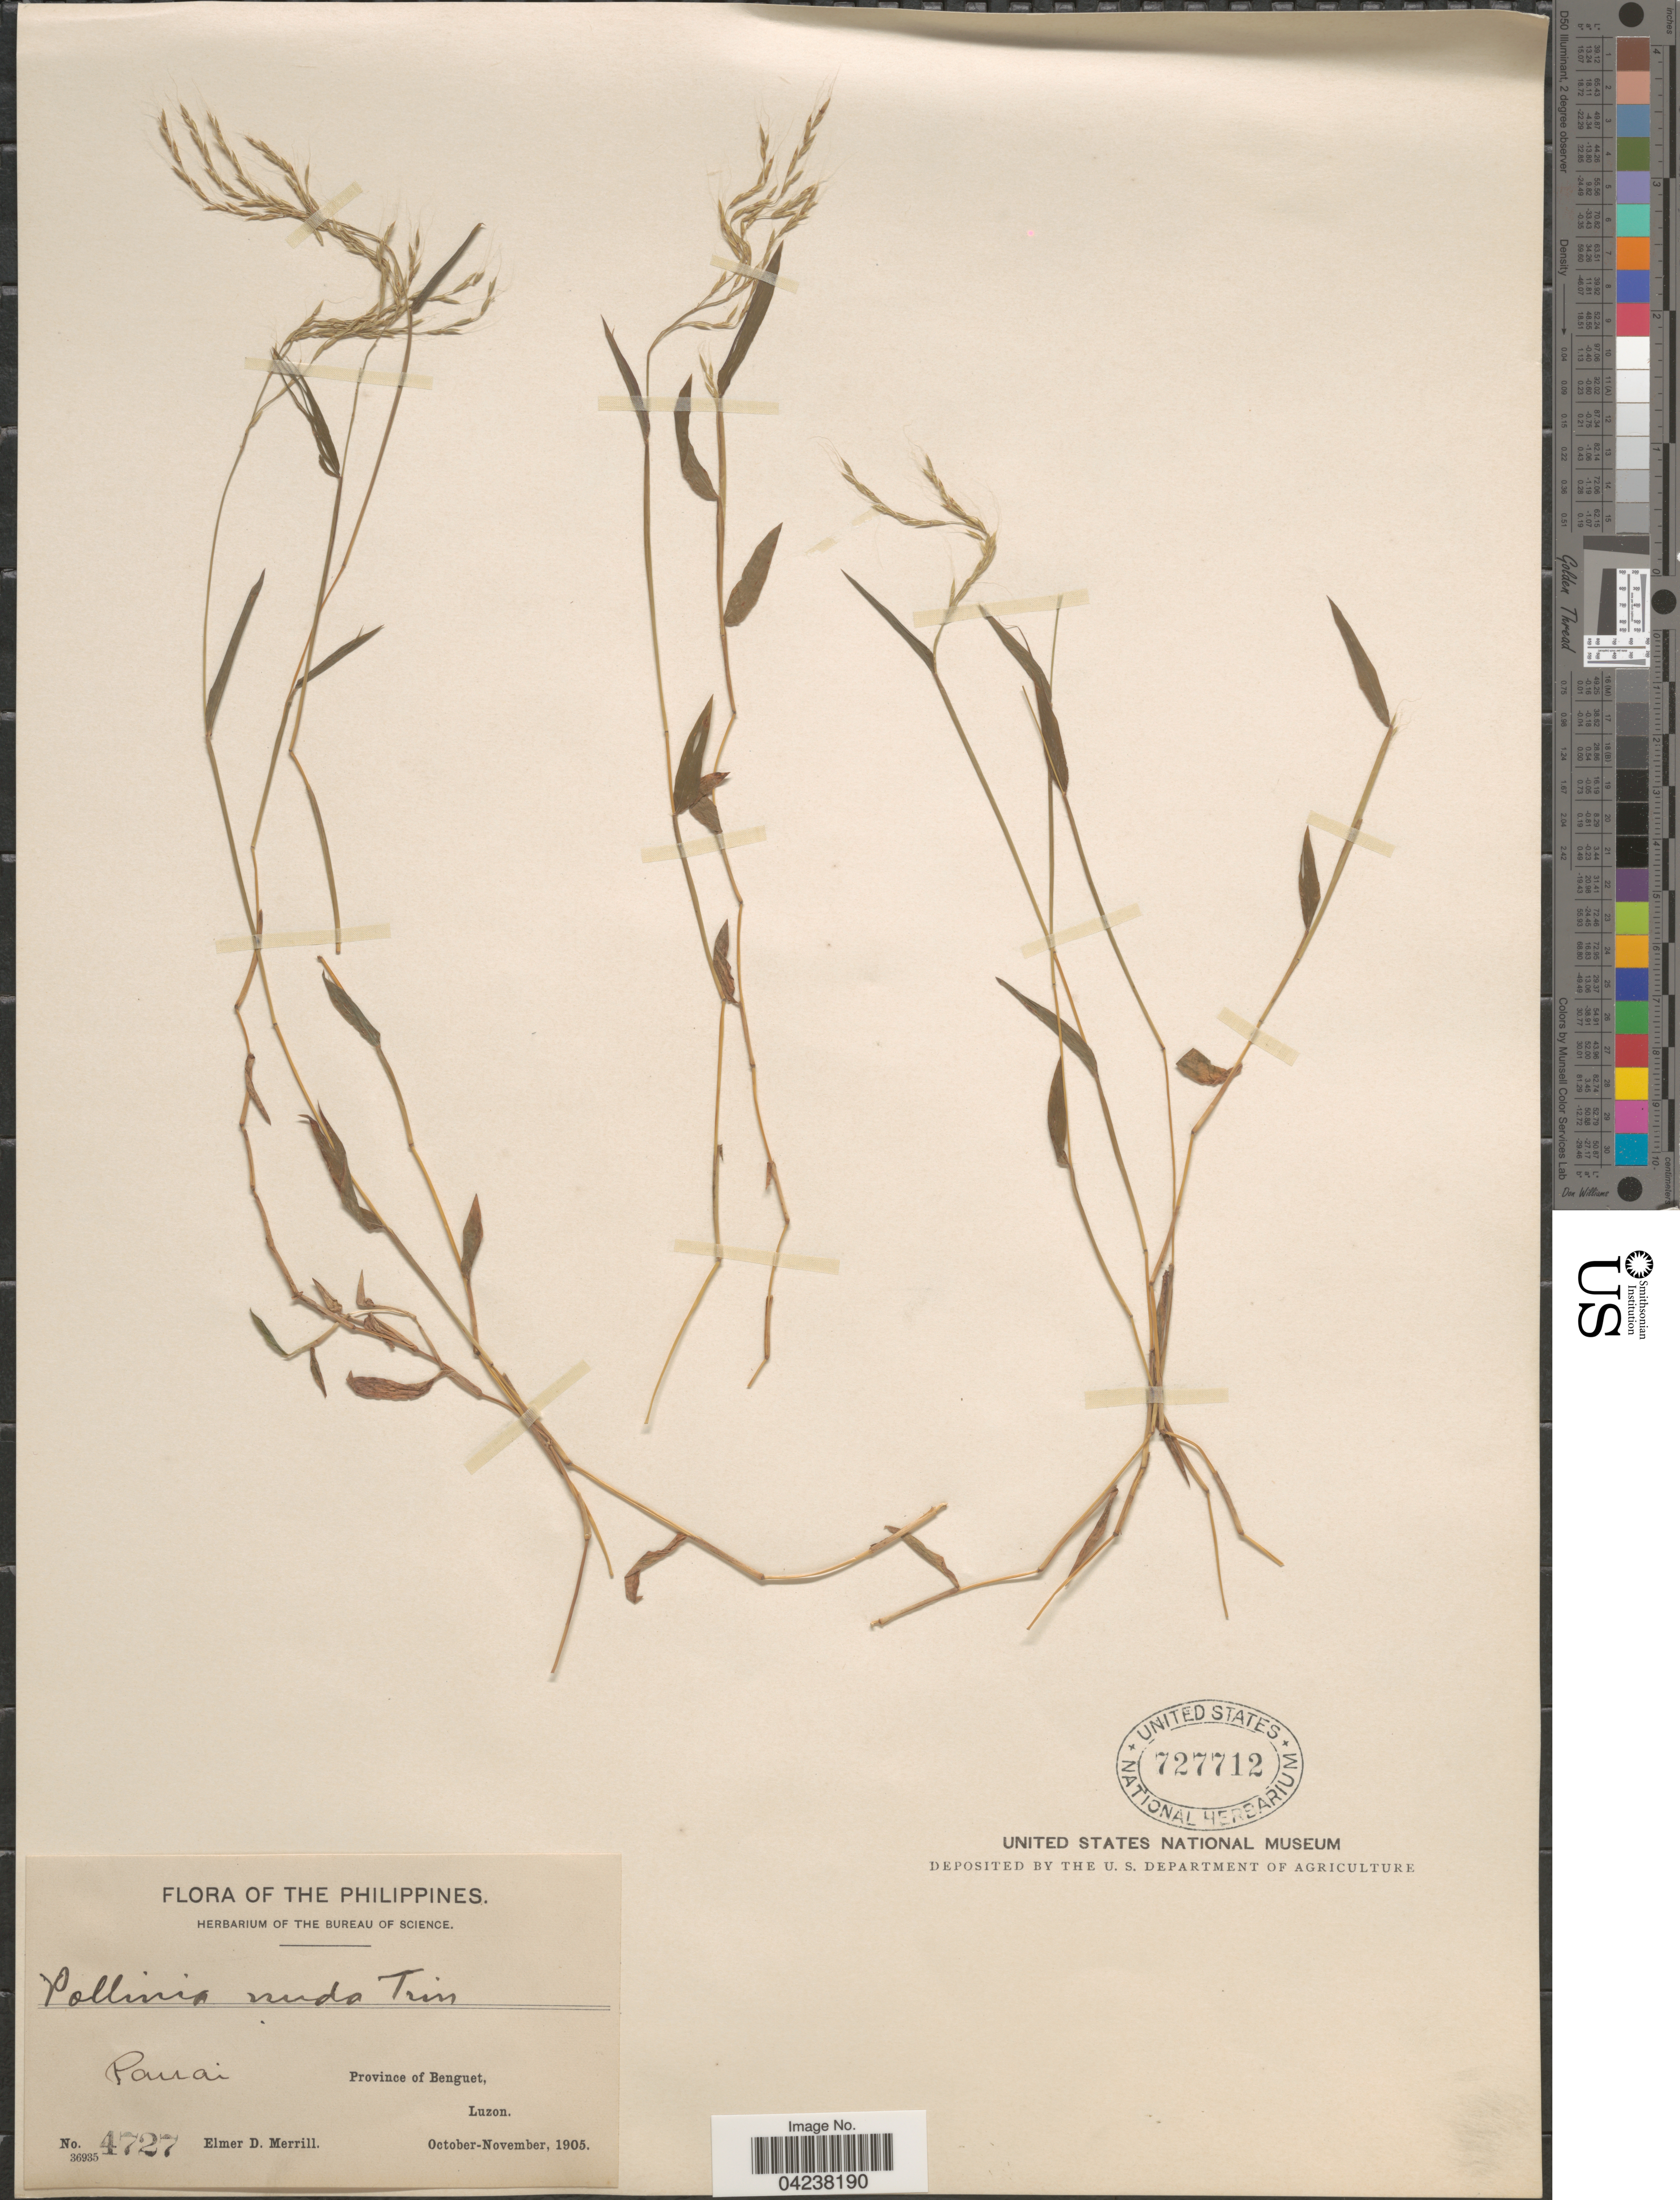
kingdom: Plantae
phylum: Tracheophyta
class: Liliopsida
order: Poales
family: Poaceae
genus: Microstegium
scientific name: Microstegium nudum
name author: (Trin.) A. Camus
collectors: E. D. Merrill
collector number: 4727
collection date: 1905-10/1905-11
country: Philippines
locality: Panai. Province of Benguet, Luzon.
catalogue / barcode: US 727712